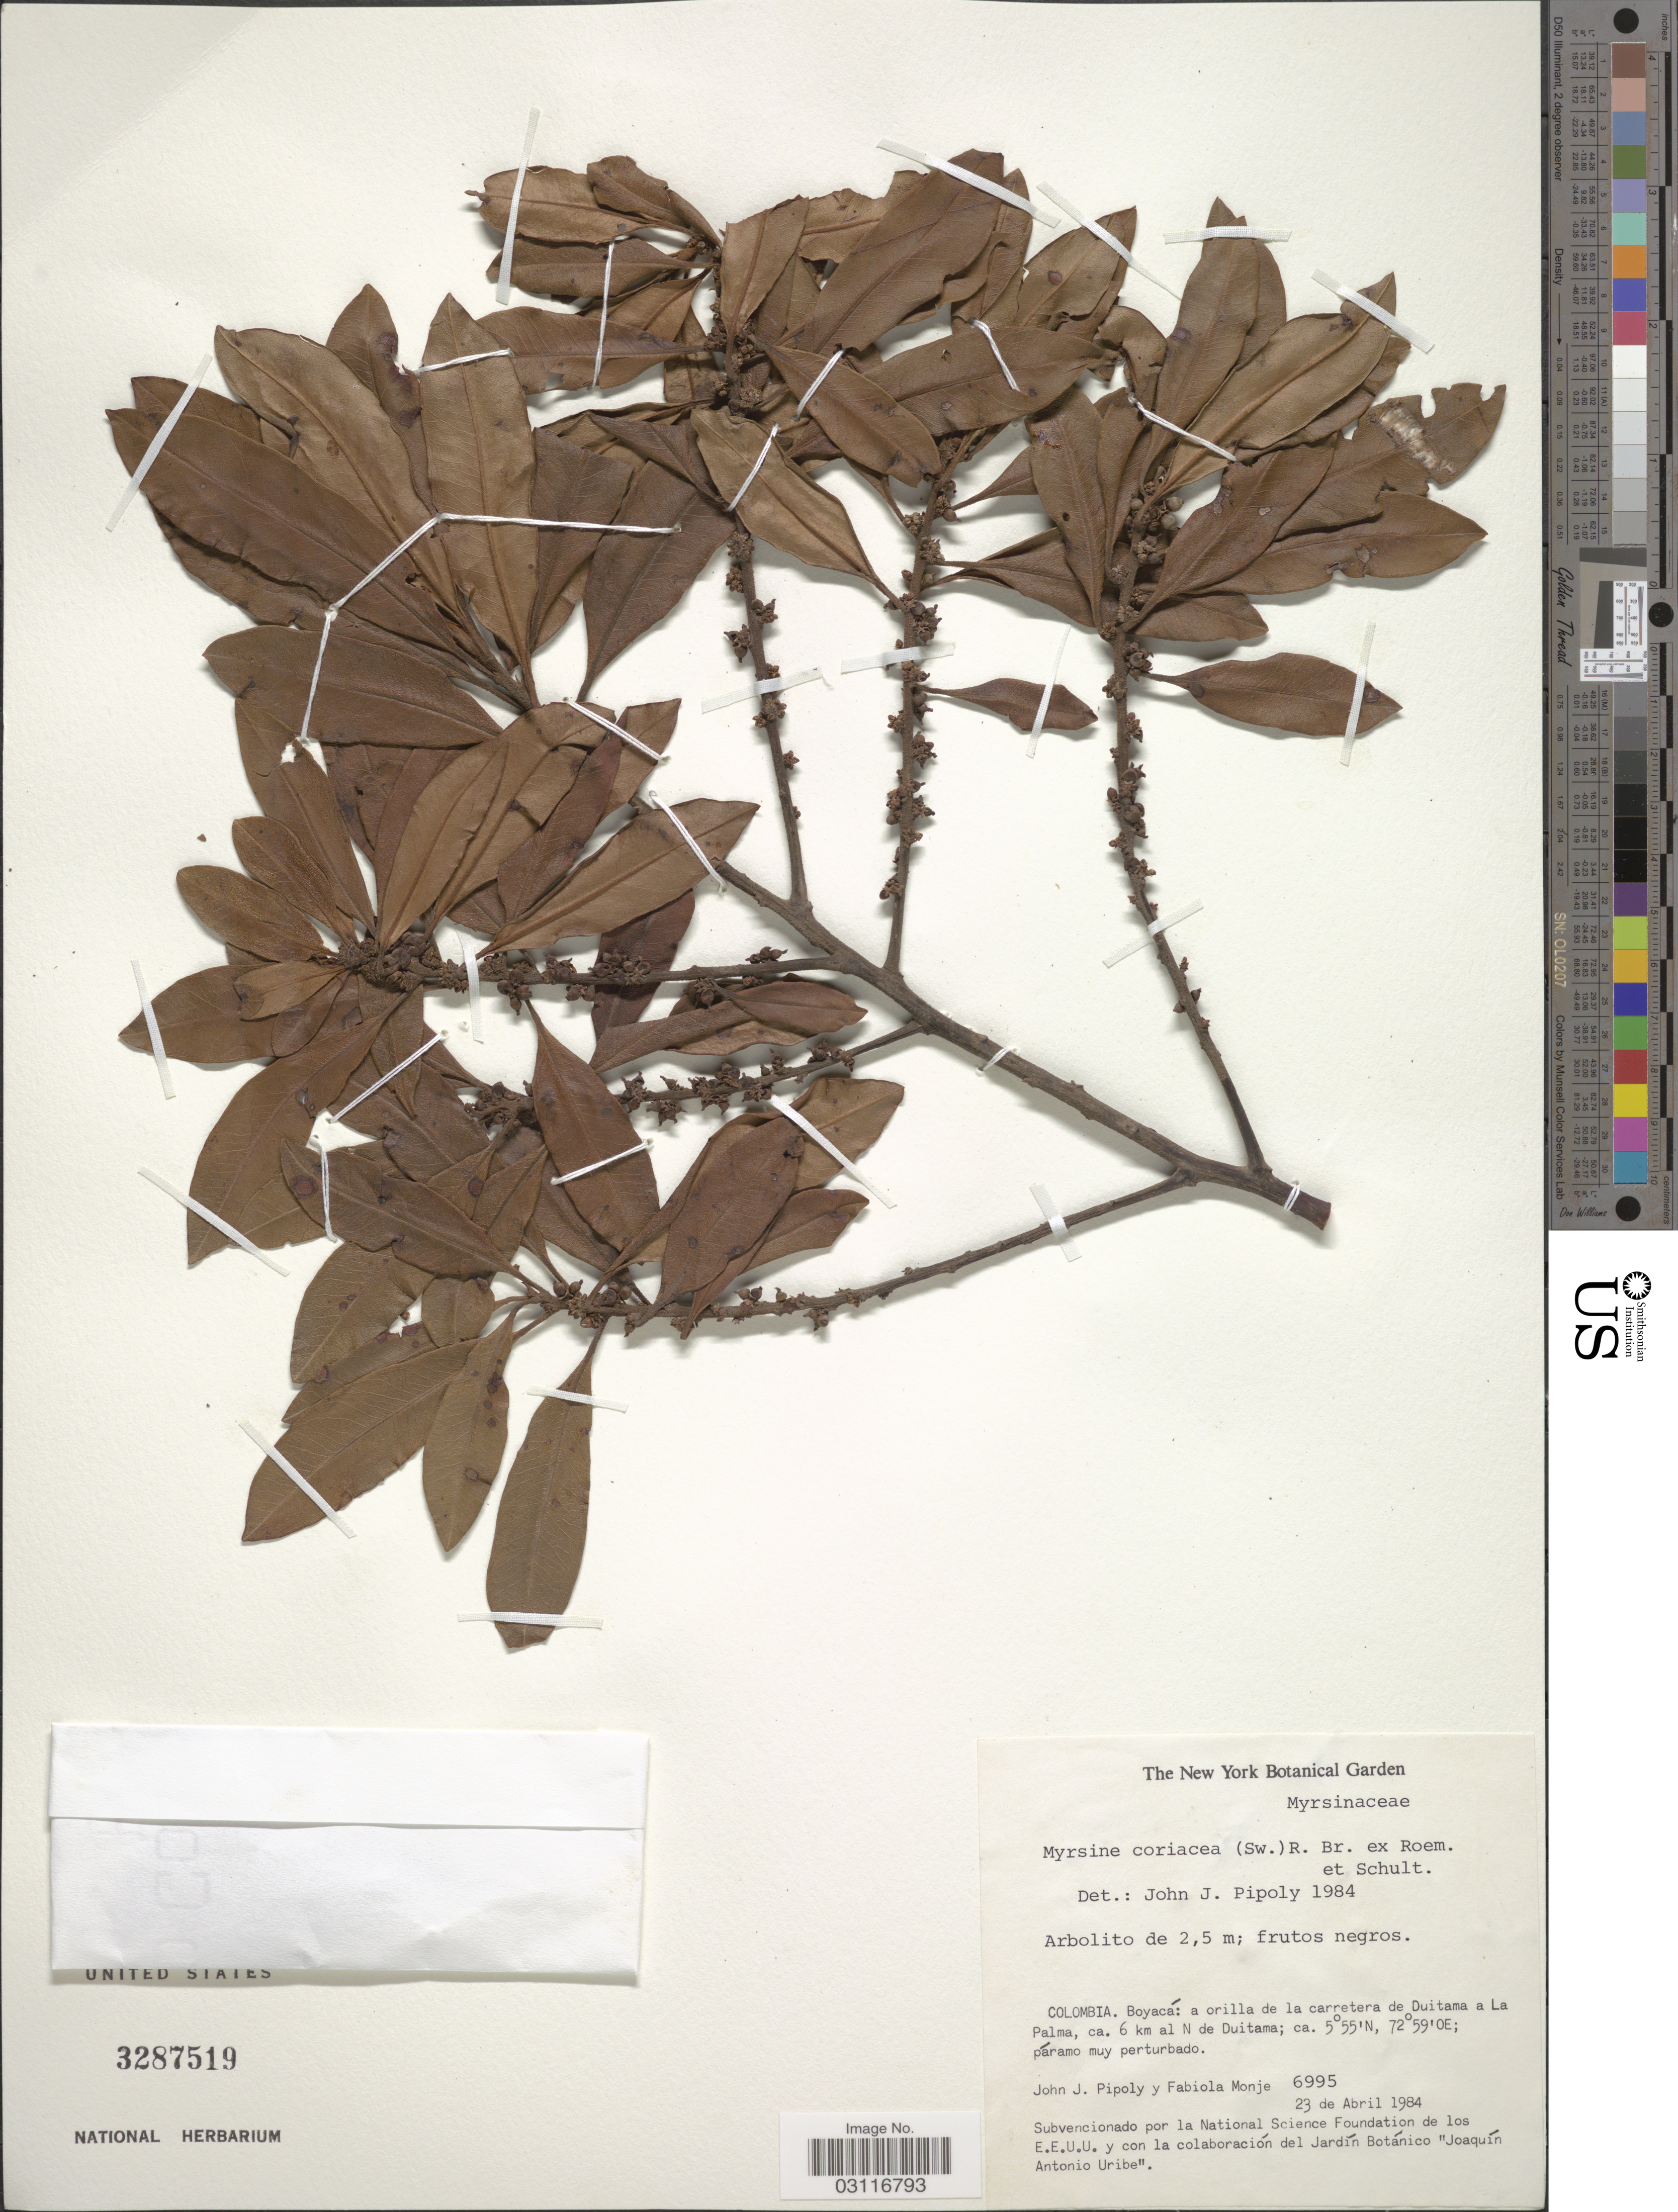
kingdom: Plantae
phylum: Tracheophyta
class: Magnoliopsida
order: Ericales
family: Primulaceae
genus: Myrsine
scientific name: Myrsine coriacea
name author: (Sw.) R. Br. ex Roem. & Schult.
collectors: J. J. Pipoly & F. Monje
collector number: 6995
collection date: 1984-04-23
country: Colombia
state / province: Boyacá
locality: A orilla de la carretera de Duitama a La Palma, ca. 6 km al N de Duitama.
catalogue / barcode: US 3287519